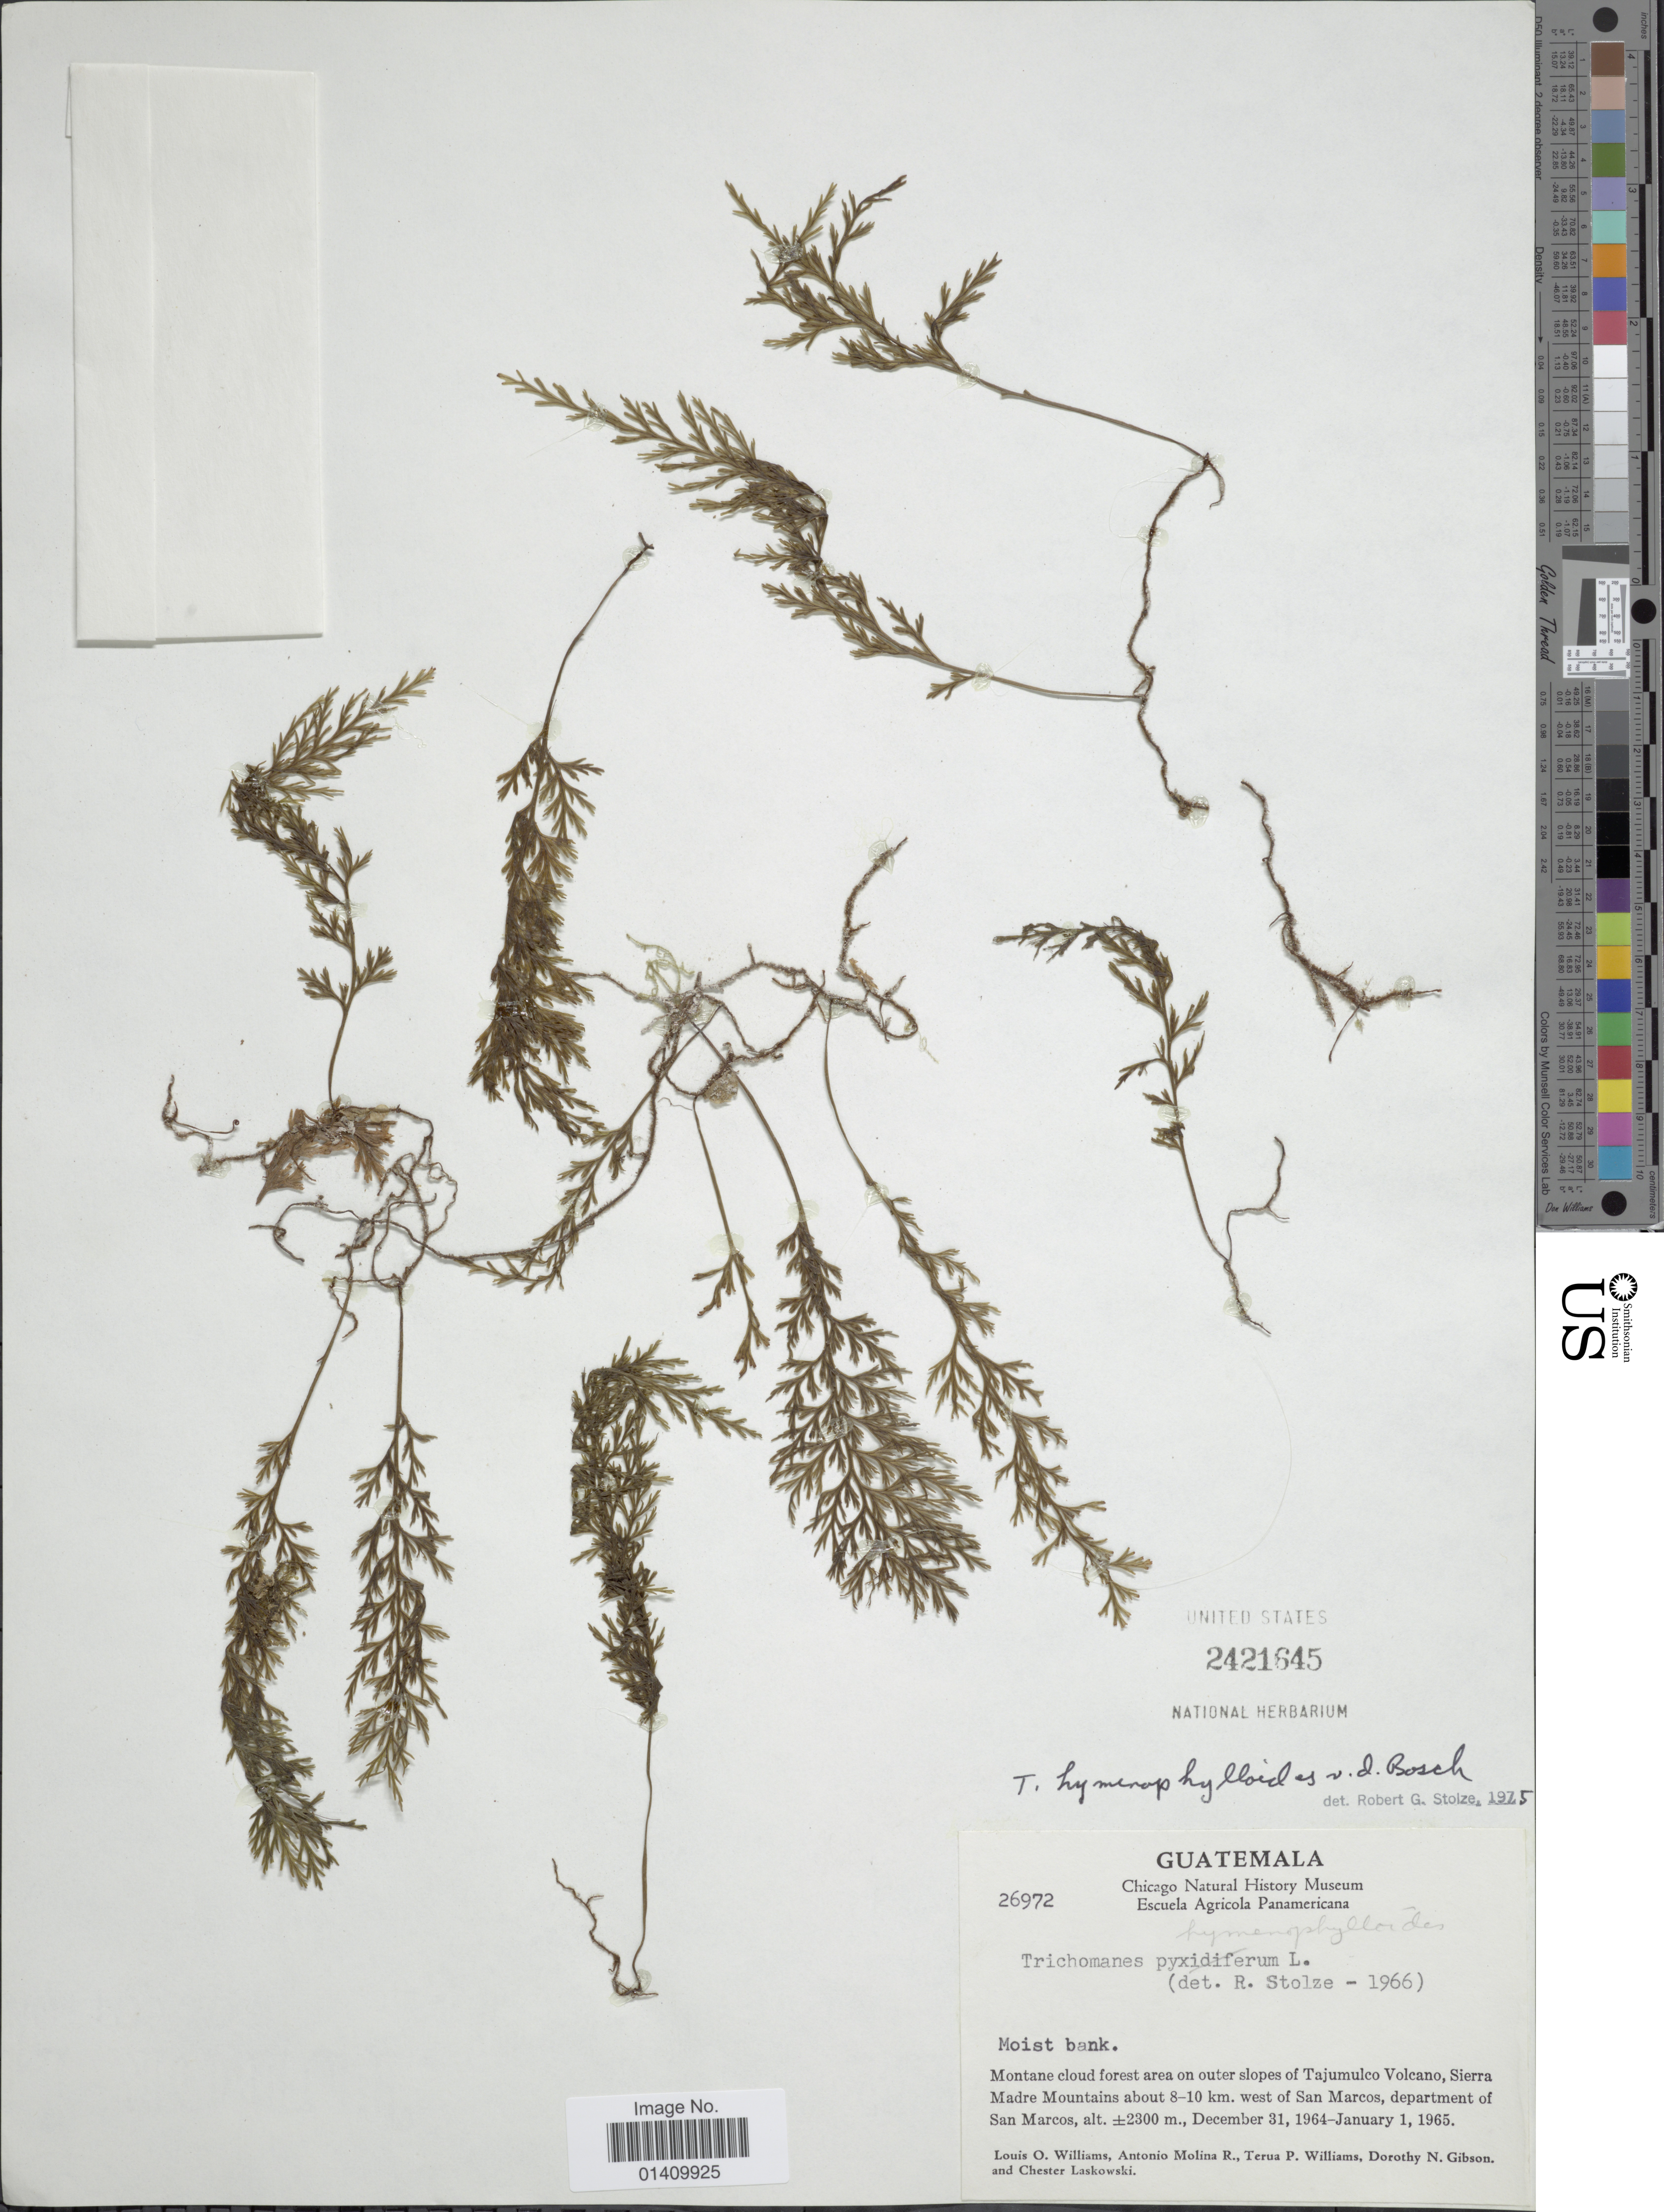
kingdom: Plantae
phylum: Tracheophyta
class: Polypodiopsida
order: Hymenophyllales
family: Hymenophyllaceae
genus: Polyphlebium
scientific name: Polyphlebium hymenophylloides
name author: (Bosch) Ebihara & Dubuisson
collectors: L. O. Williams, A. Molina R., T. P. Williams, D. N. Gibson & C. Laskowski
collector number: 26972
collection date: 1964-12-31/1965-01-01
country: Guatemala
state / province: San Marcos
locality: Montane cloud forest area on outer slopes of Tajumulco Volcano Sierra Madre mountains about 8-10km west of San Marcos department San Marcos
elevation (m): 2300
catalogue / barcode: US 2421645